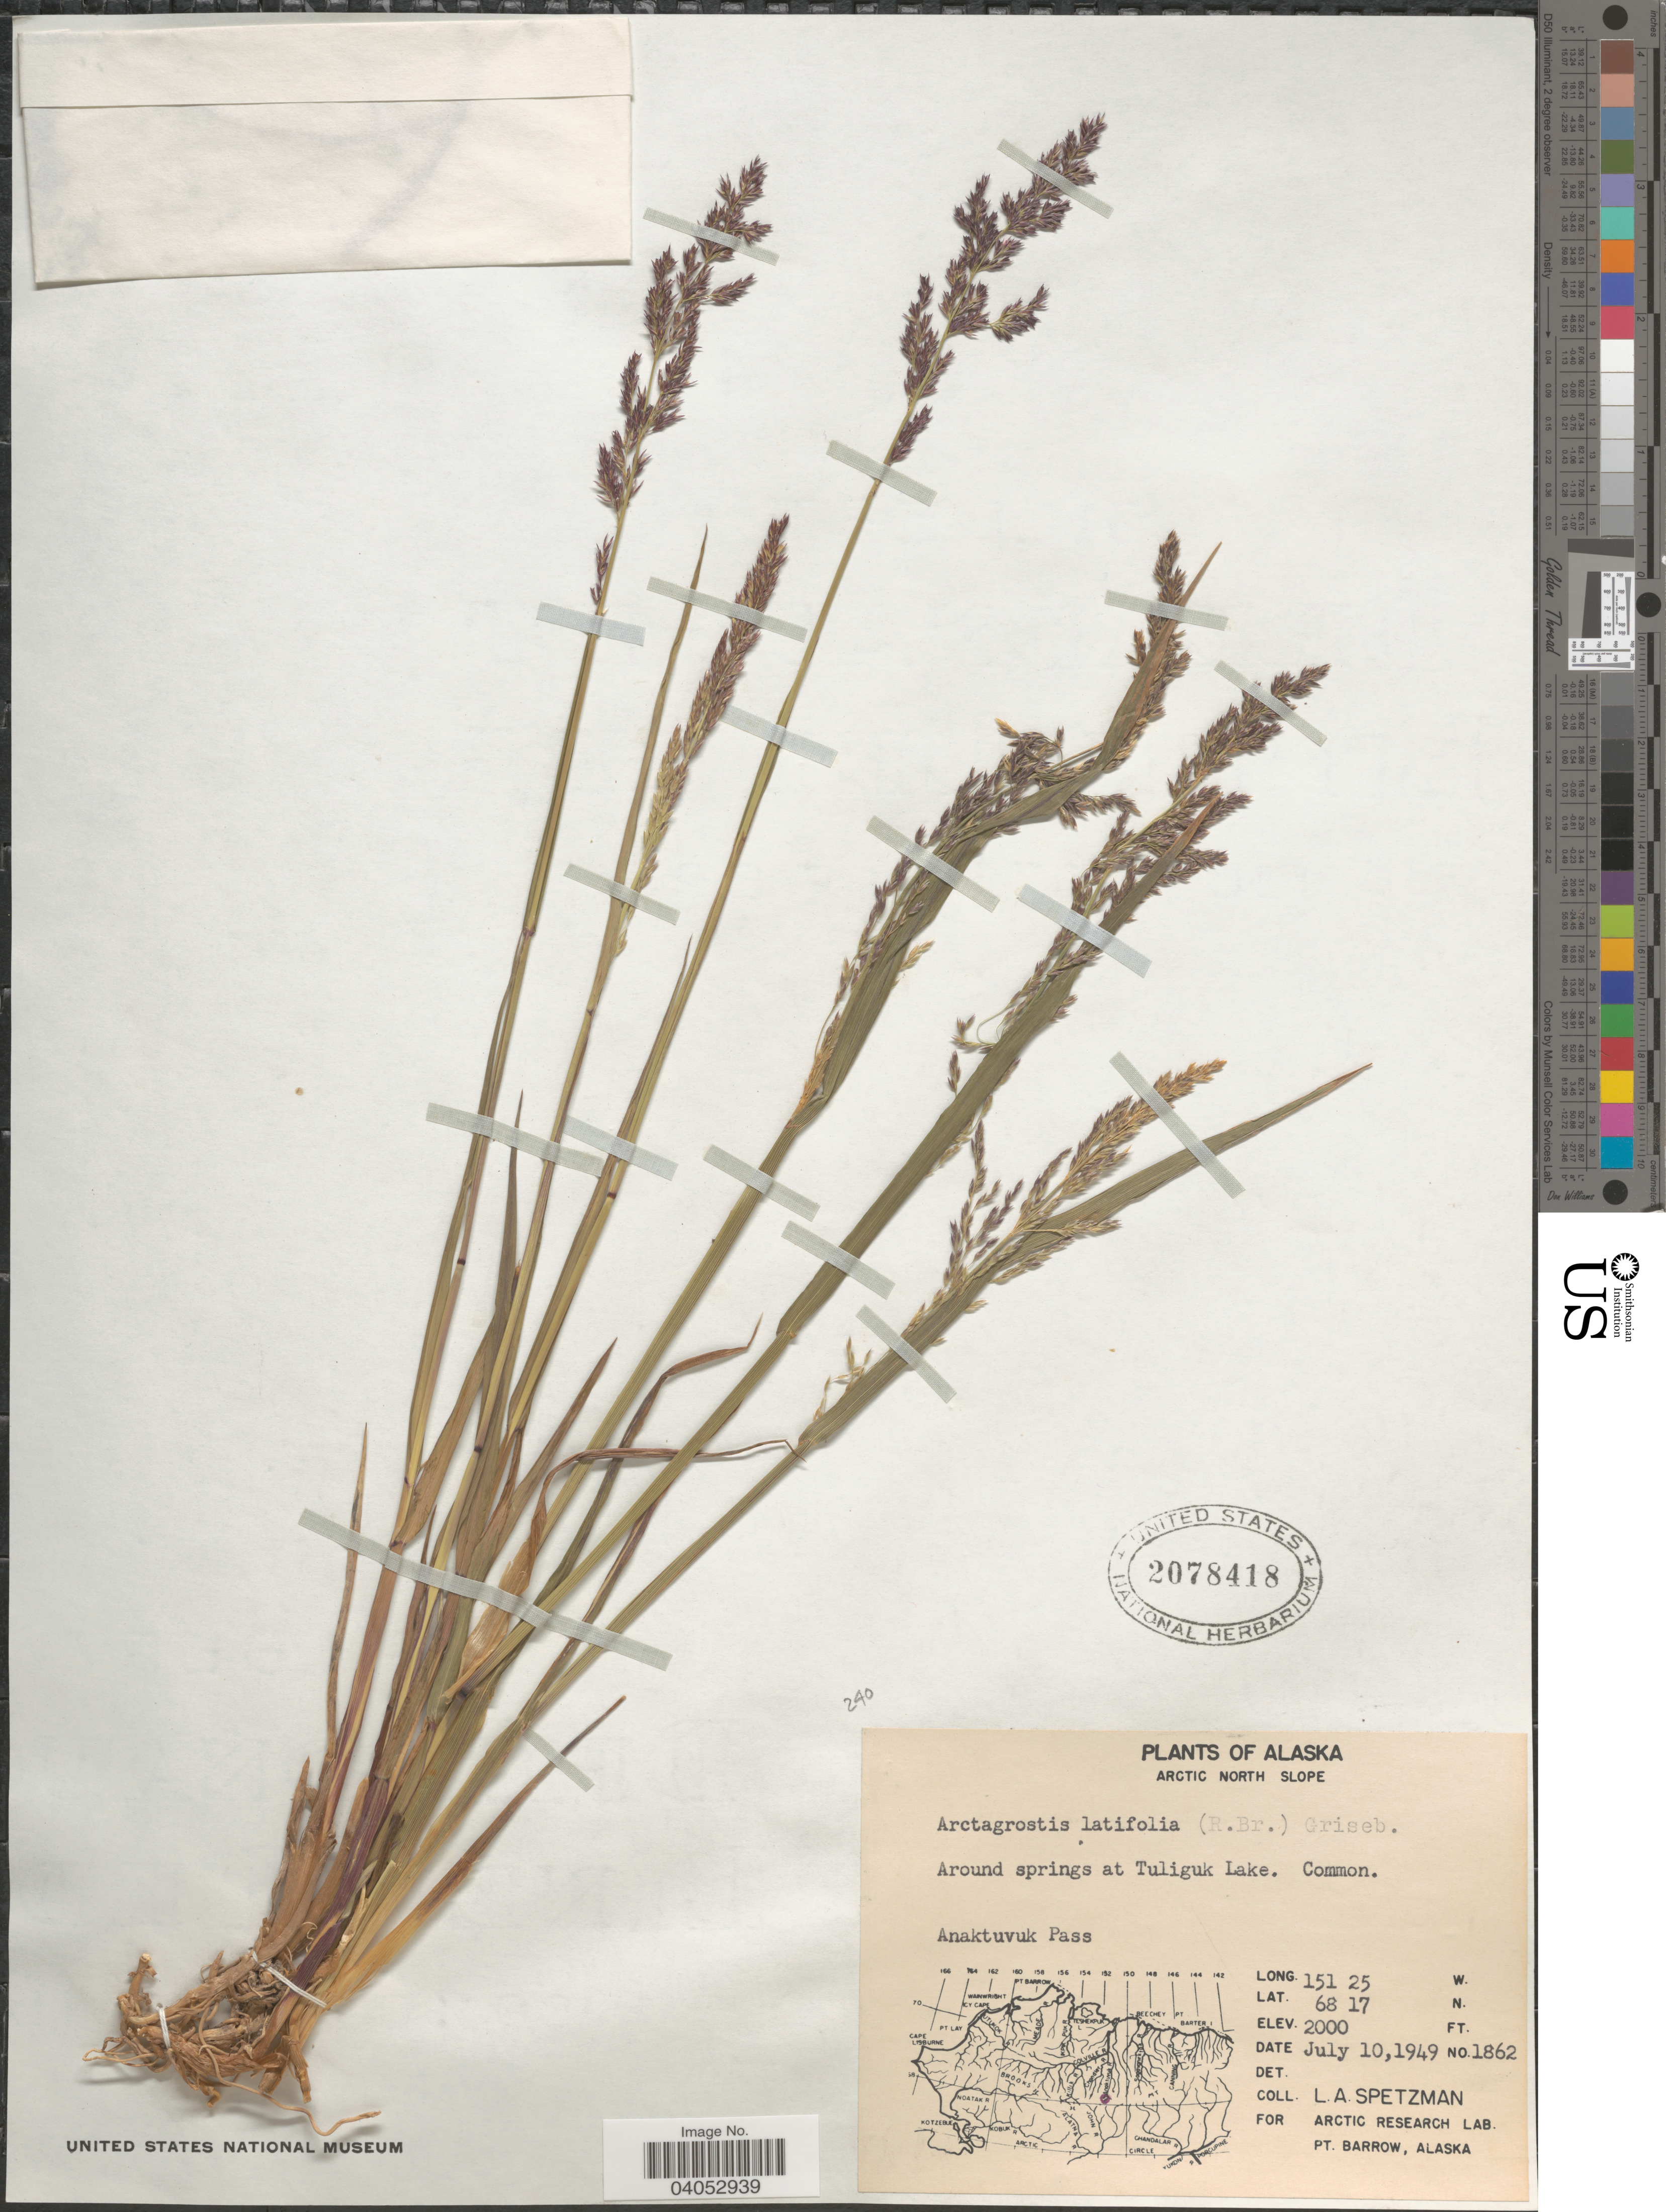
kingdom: Plantae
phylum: Tracheophyta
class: Liliopsida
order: Poales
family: Poaceae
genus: Arctagrostis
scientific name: Arctagrostis latifolia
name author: (R. Br.) Griseb.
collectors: L. Spetzman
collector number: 1862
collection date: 1949-07-10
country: United States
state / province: Alaska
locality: Arctic North Slope. Around springs at Tuliguk Lake. Anaktuvuk Pass.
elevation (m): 610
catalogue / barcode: US 2078418